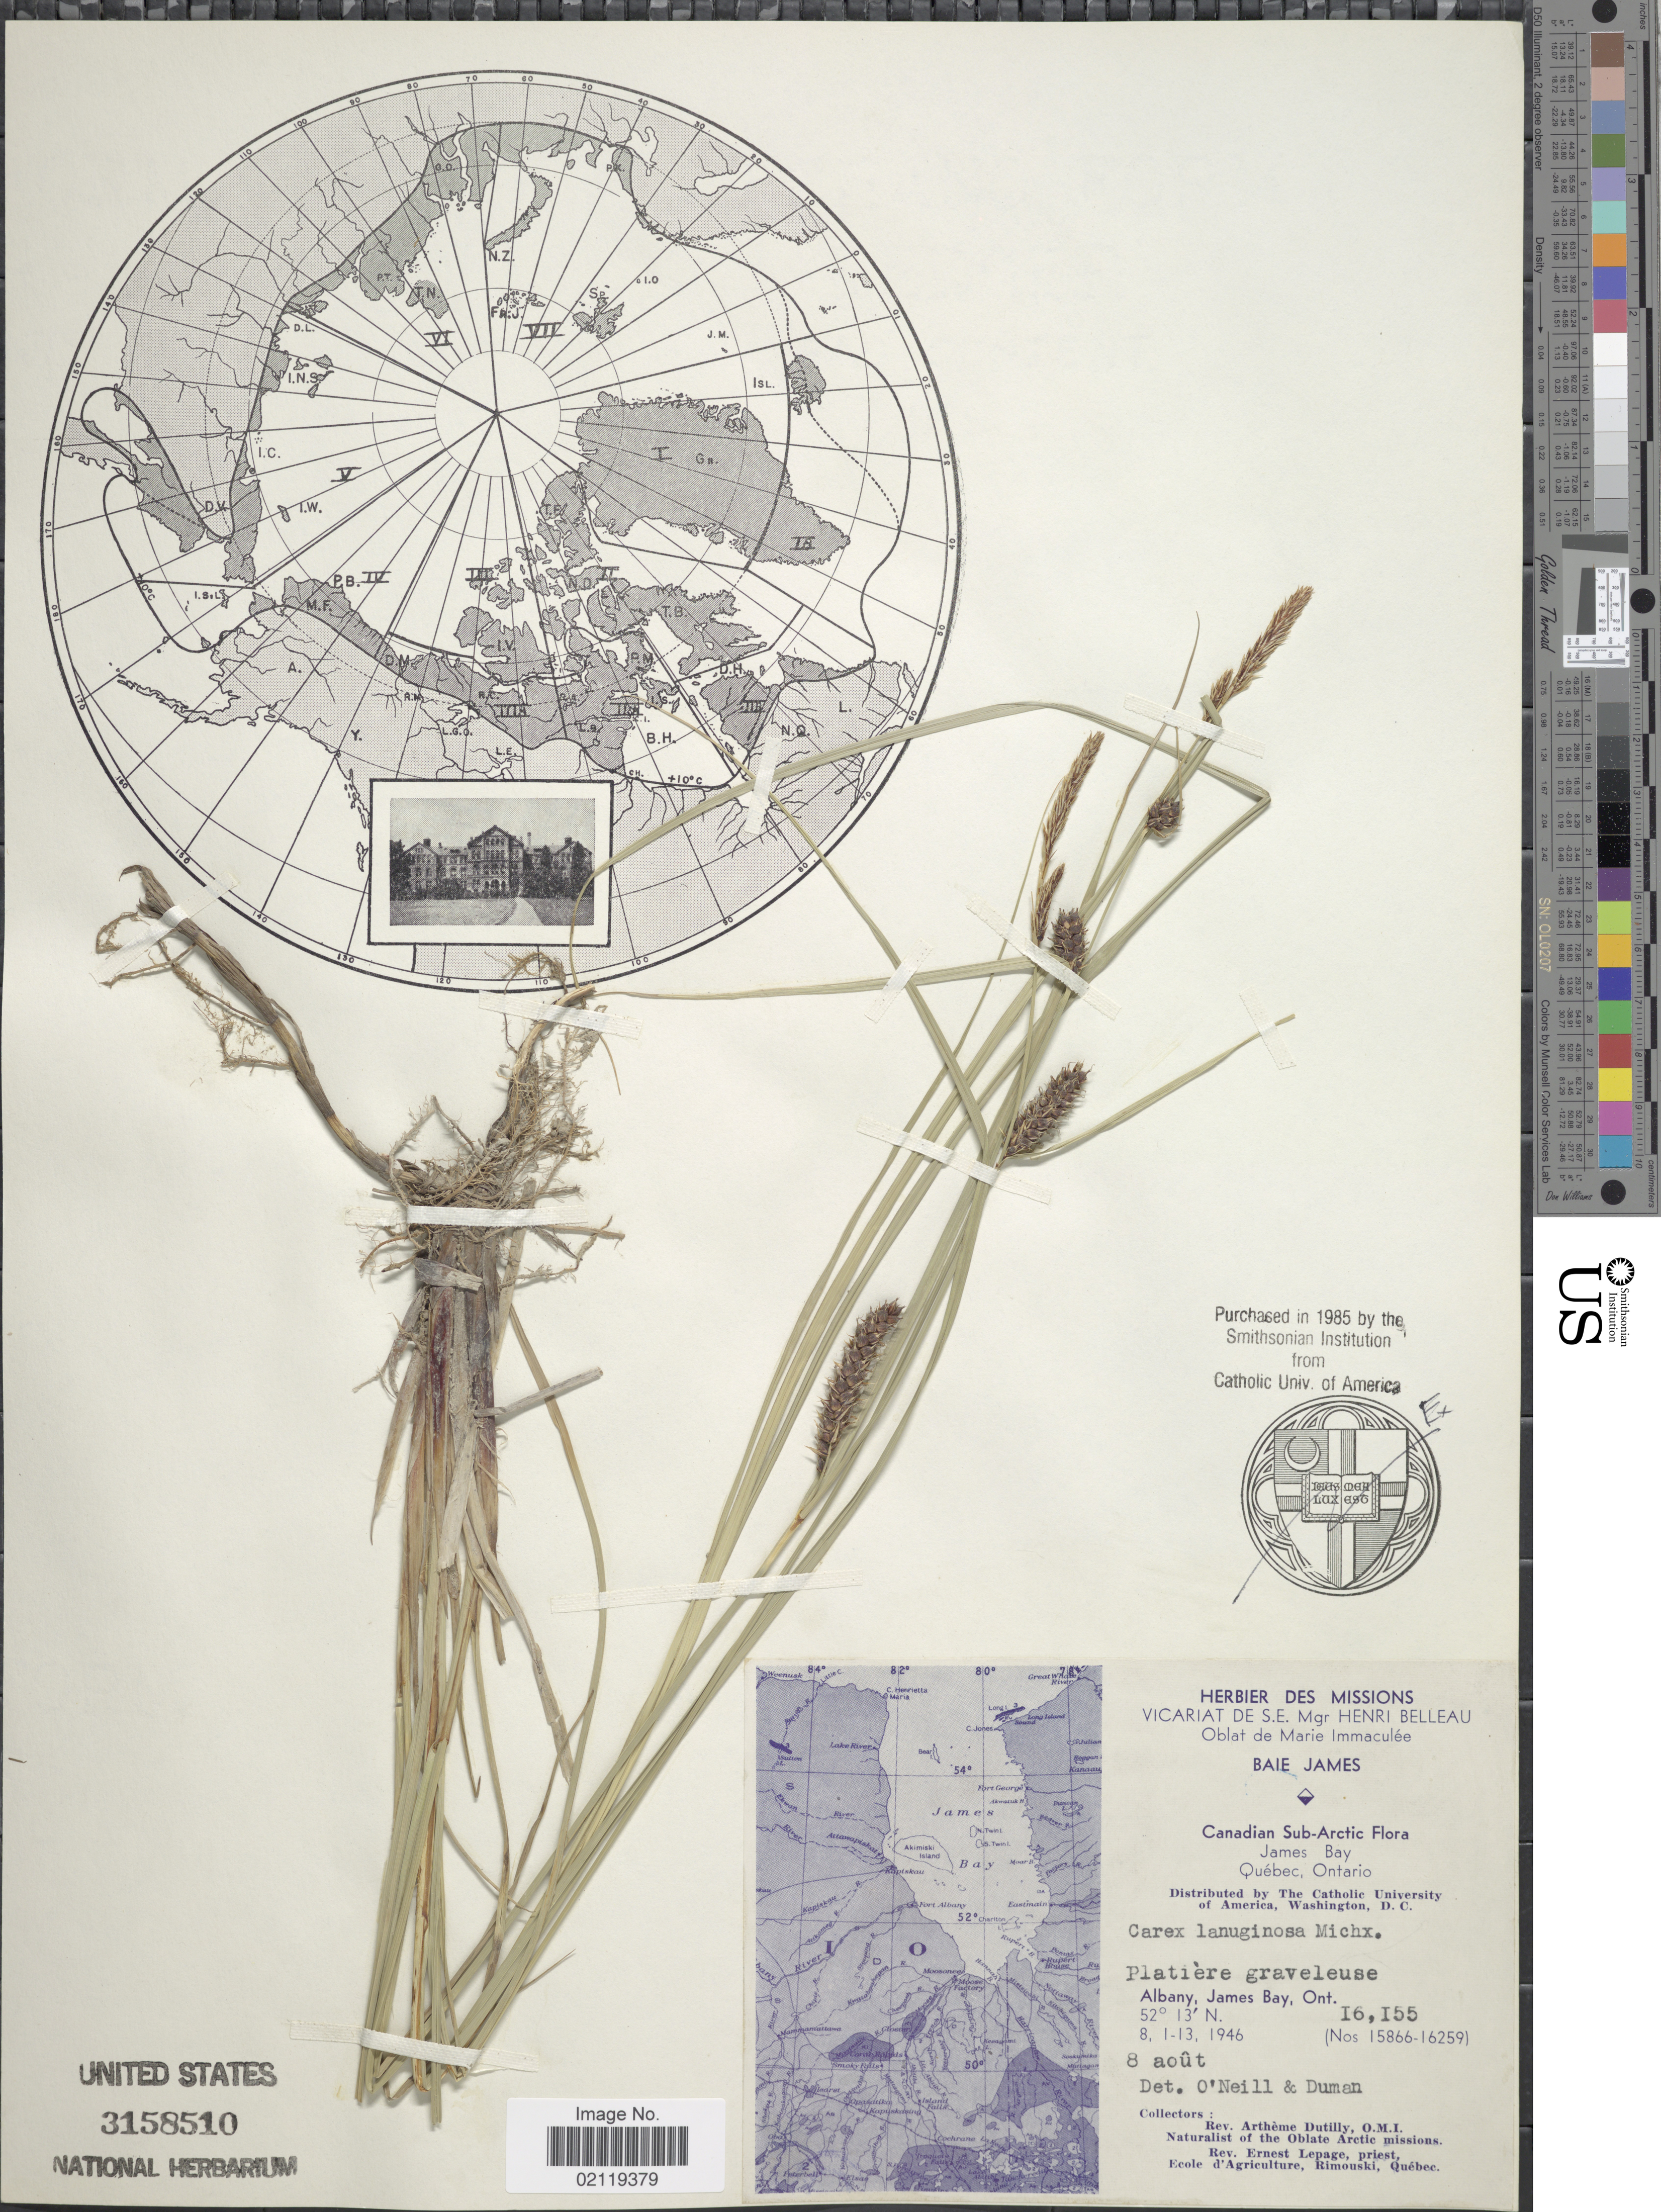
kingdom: Plantae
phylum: Tracheophyta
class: Liliopsida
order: Poales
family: Cyperaceae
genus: Carex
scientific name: Carex pellita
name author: Muhl. ex Willd.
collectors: A. Dutilly & E. Lepage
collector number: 16155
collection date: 1946-08-08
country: Canada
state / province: Ontario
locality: Canadian Sub-Arctic. James Bay. Platiere graveleuse. Albany, James Bay, Ont.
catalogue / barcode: US 3158510